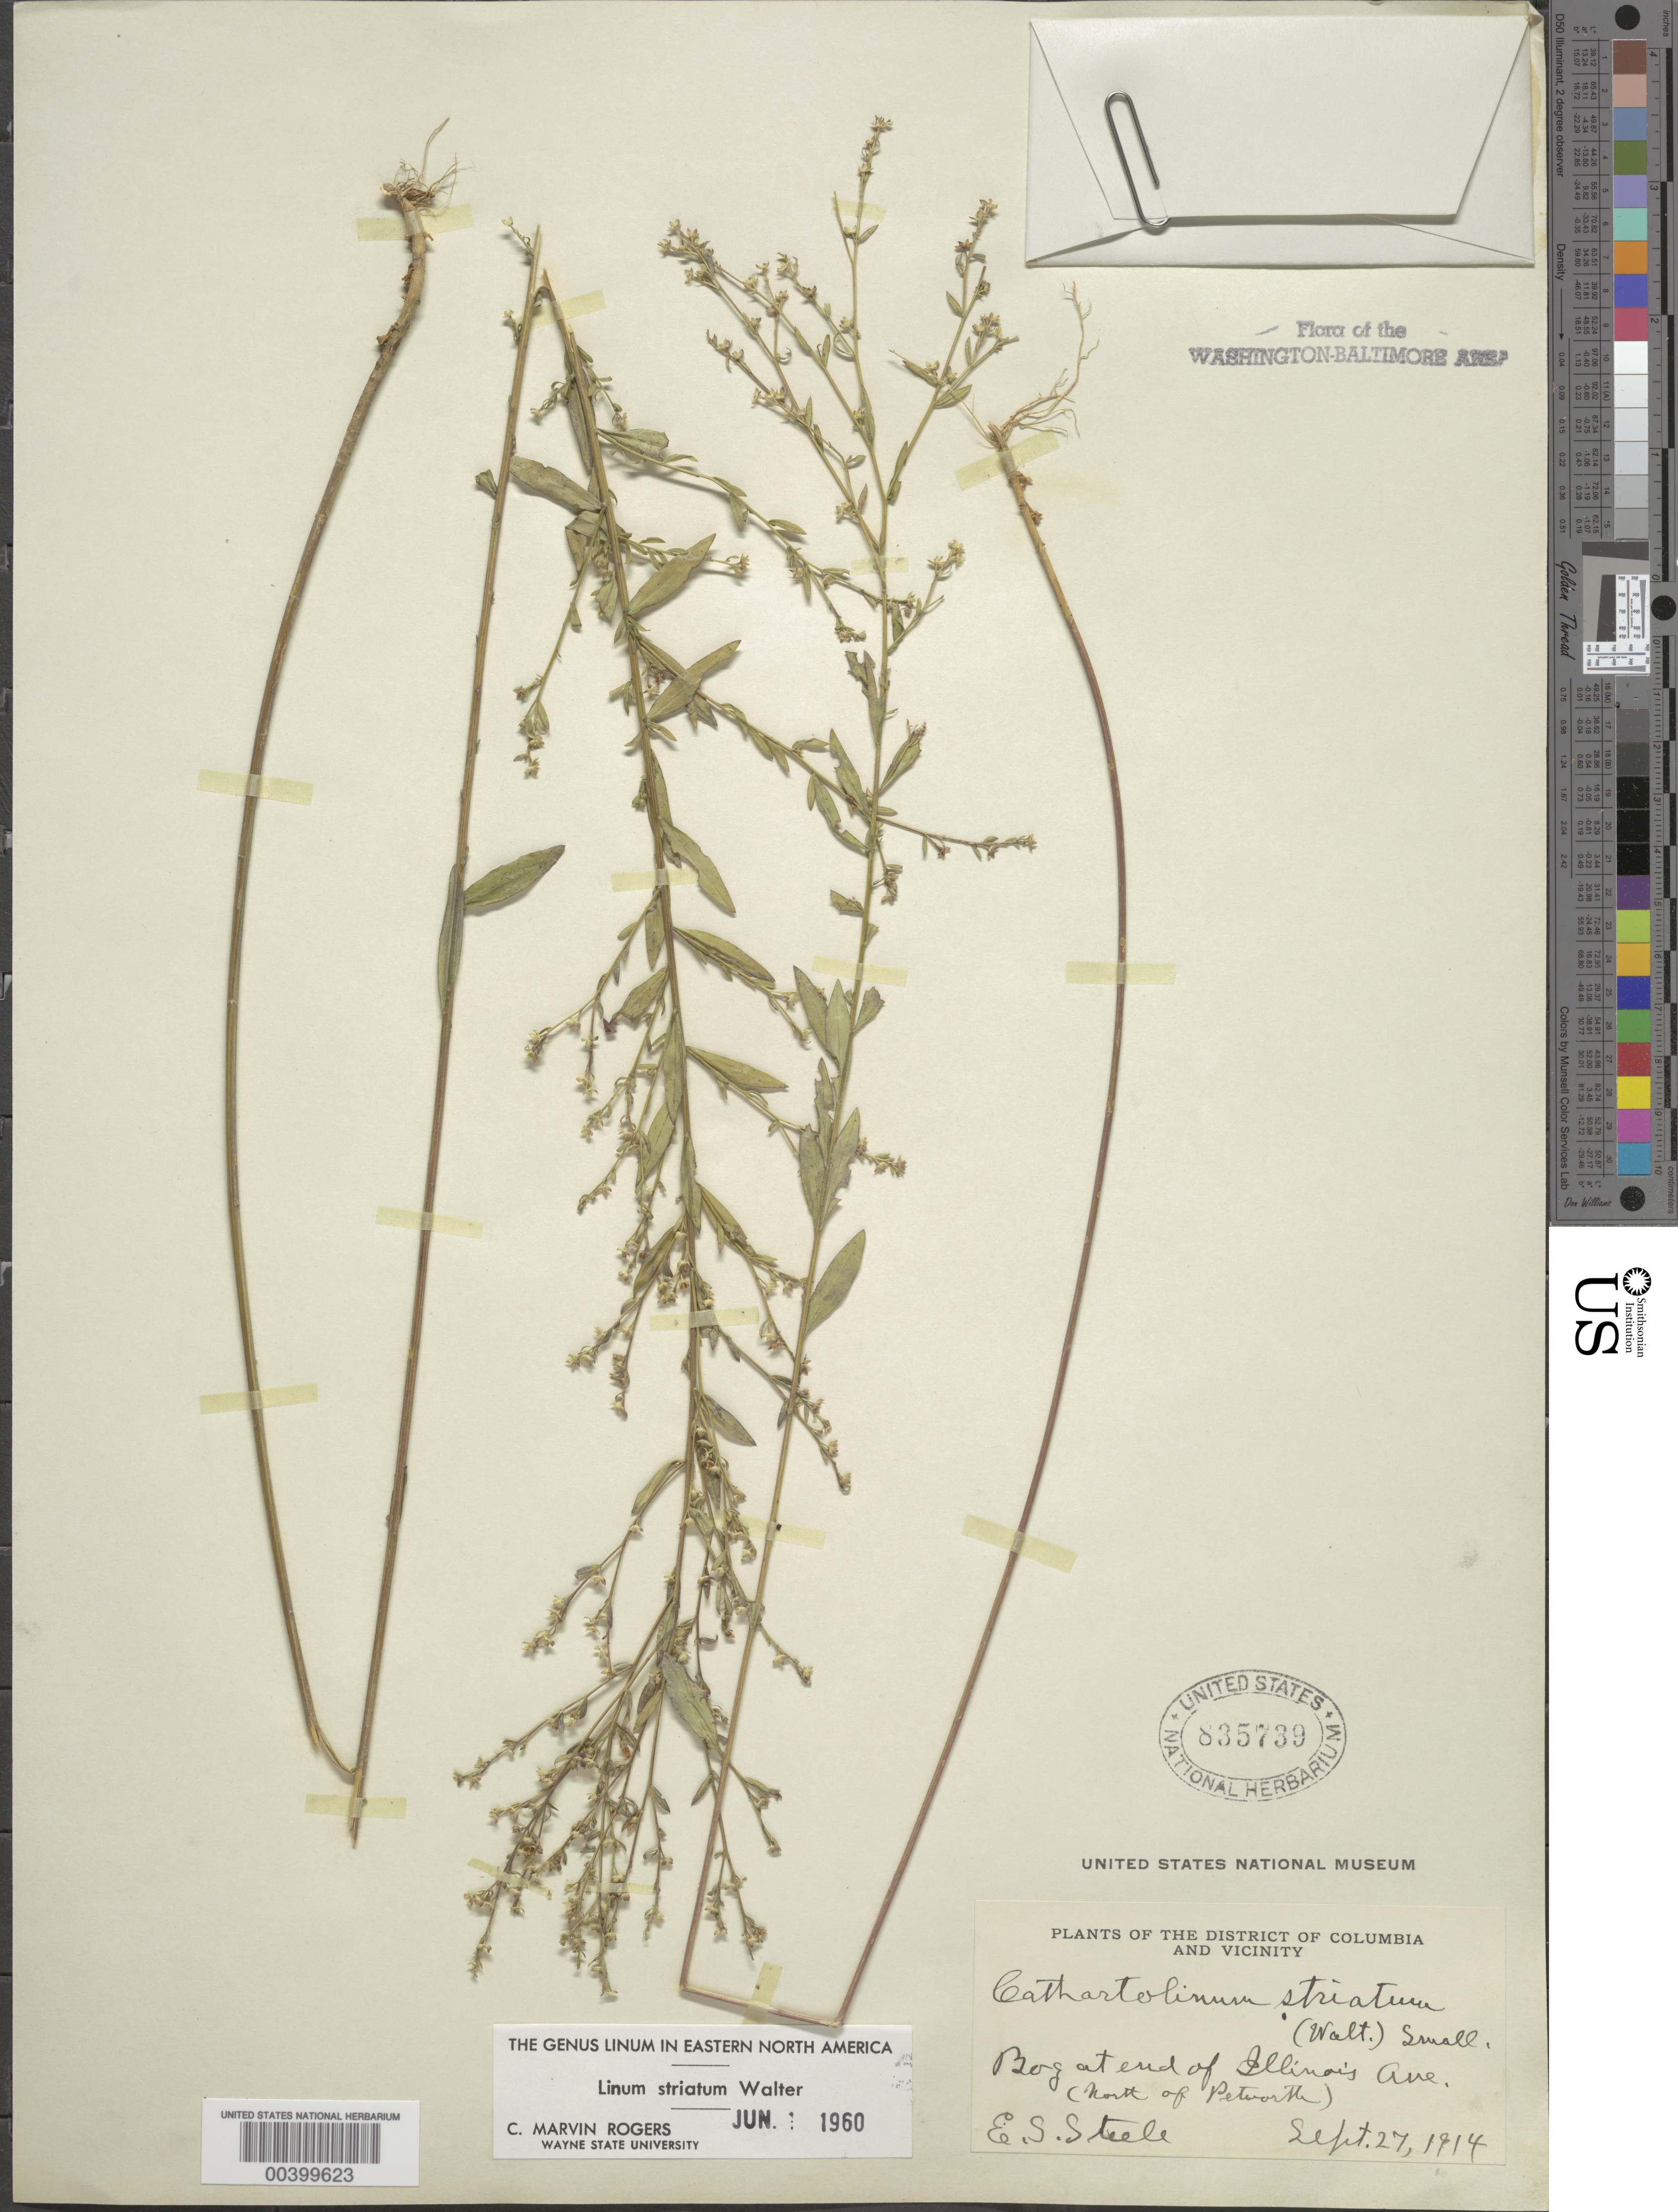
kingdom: Plantae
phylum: Tracheophyta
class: Magnoliopsida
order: Malpighiales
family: Linaceae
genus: Linum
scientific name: Linum striatum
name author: Walter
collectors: E. Steele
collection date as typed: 27 Sep 1914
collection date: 1914-09-27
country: United States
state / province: District of Columbia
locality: Illinois Ave., north of Petworth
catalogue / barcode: US 835739